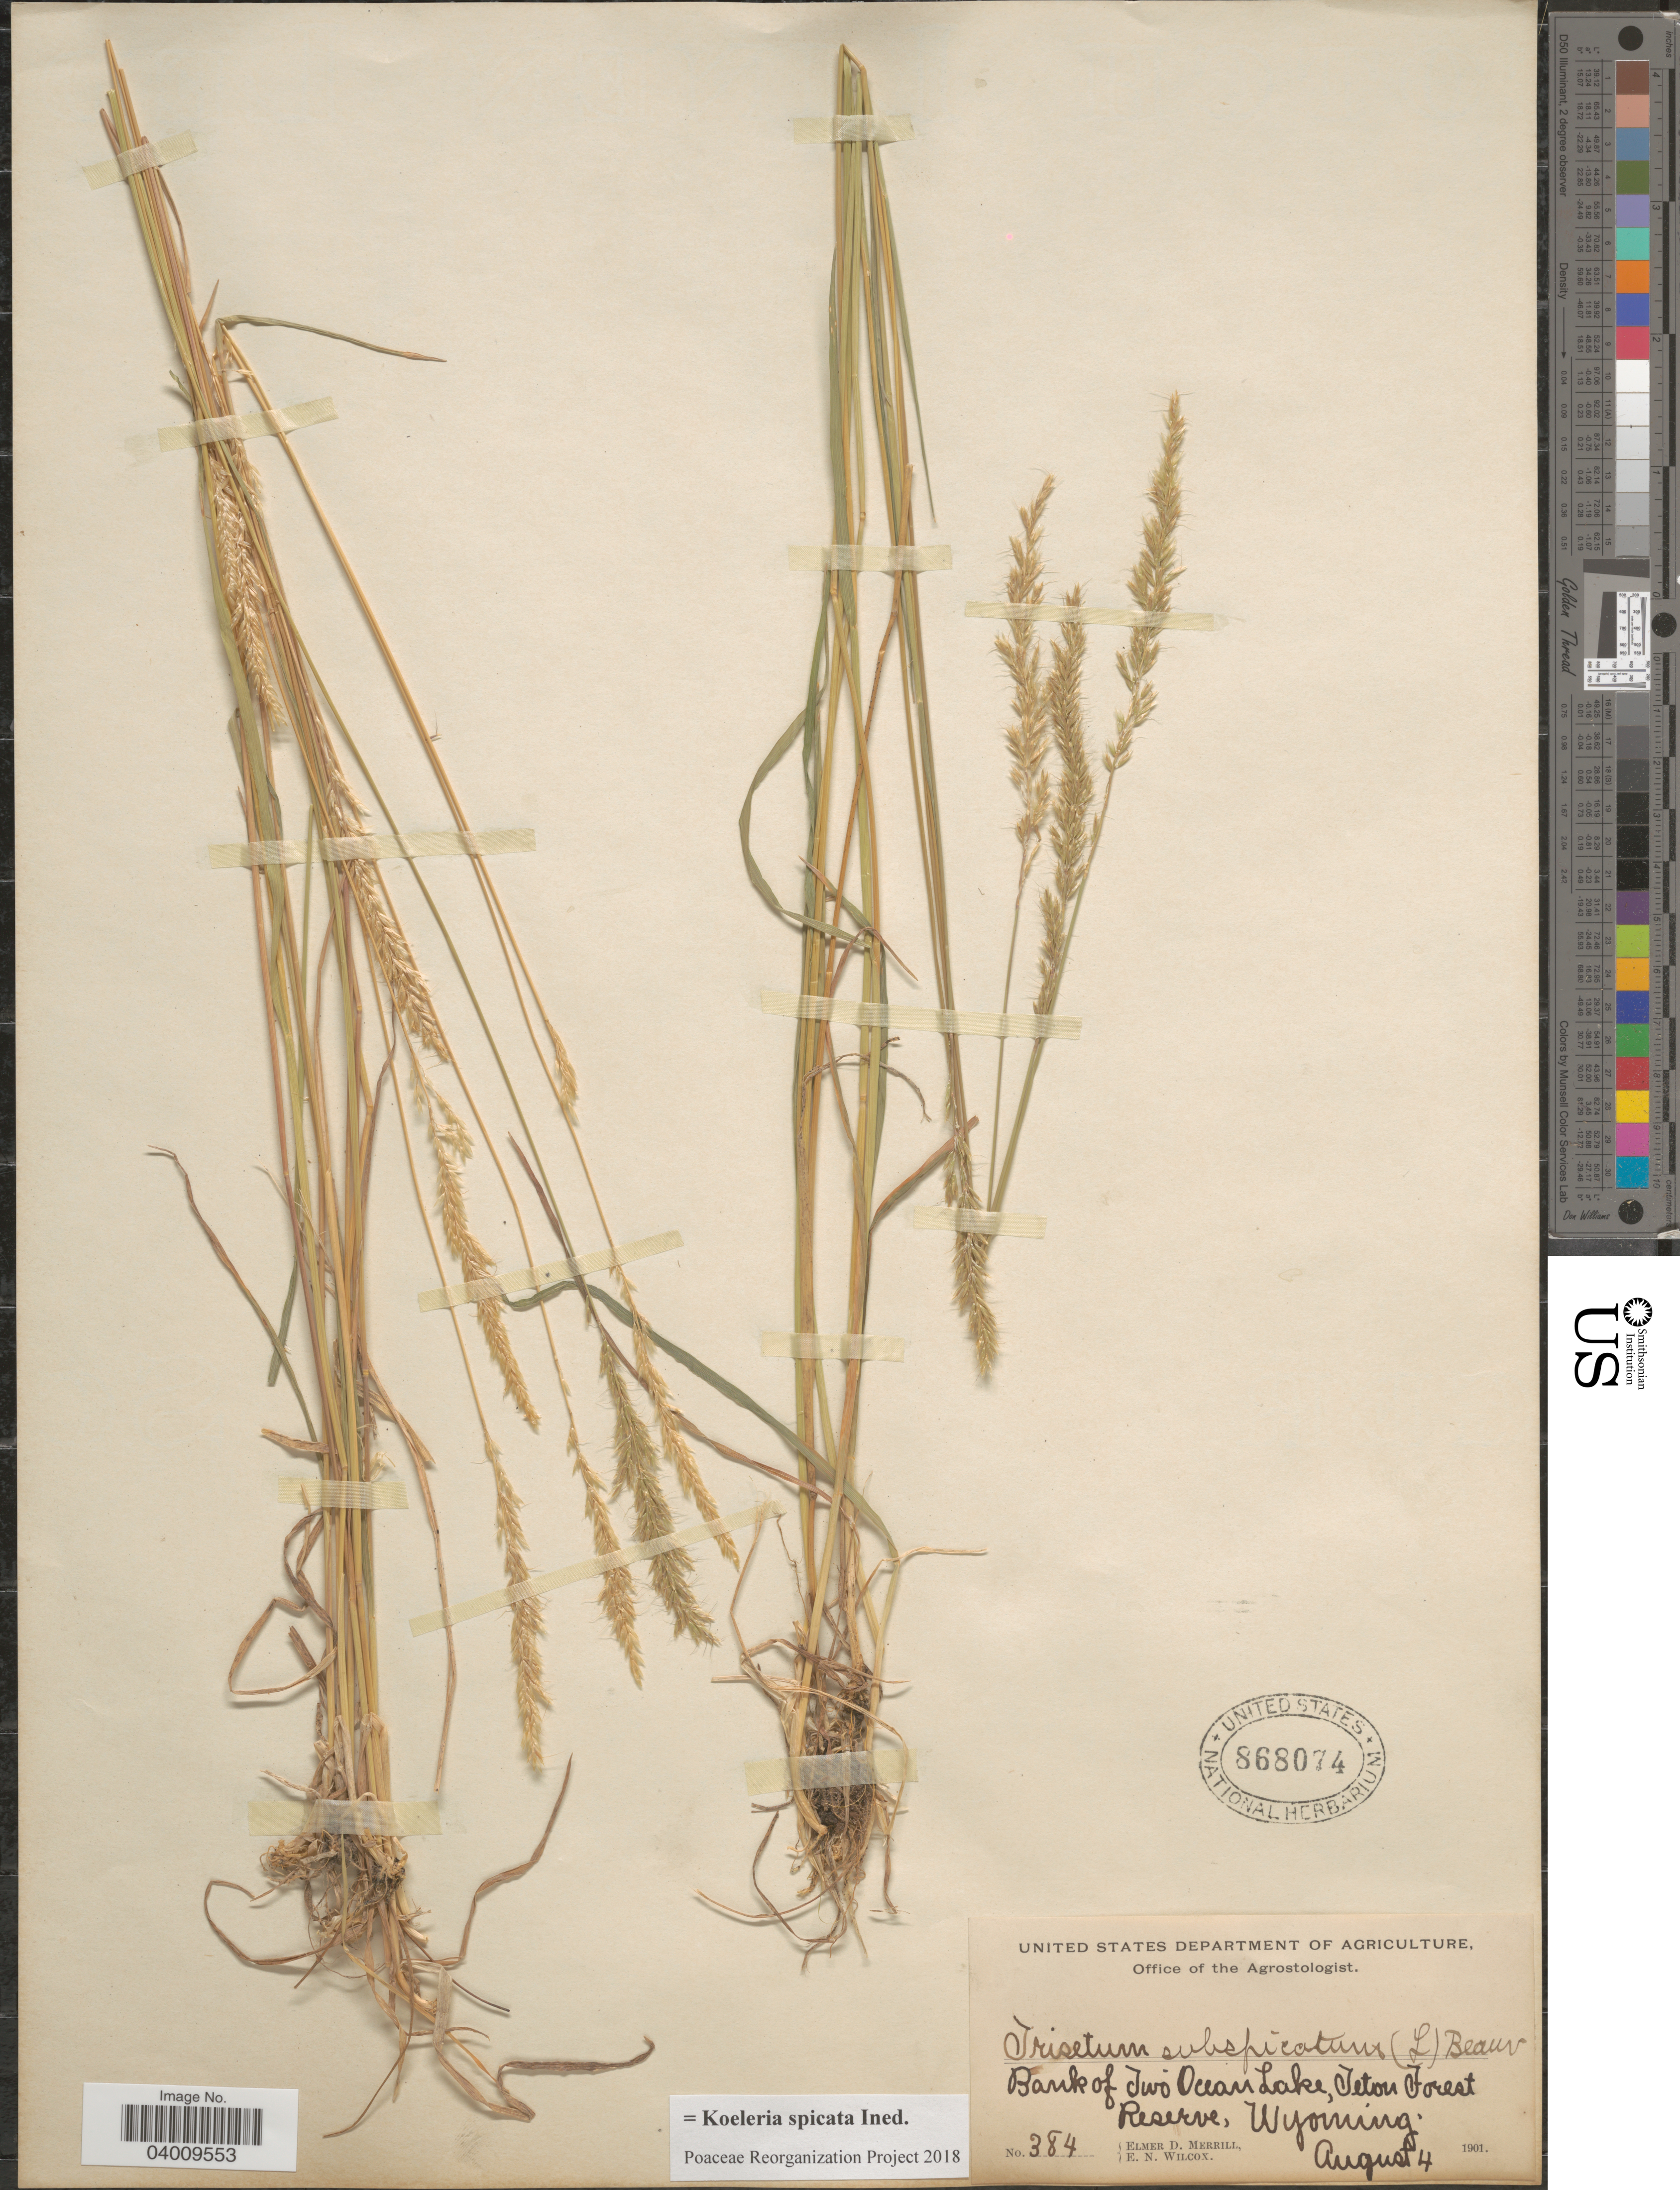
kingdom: Plantae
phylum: Tracheophyta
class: Liliopsida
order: Poales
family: Poaceae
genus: Koeleria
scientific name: Koeleria spicata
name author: (L.) Barberá et al.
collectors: E. D. Merrill & E. Wilcox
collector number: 384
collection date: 1901-08-04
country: United States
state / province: Wyoming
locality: Bank of Two Ocean Lake, Teton Forest Reserve.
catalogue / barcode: US 868074